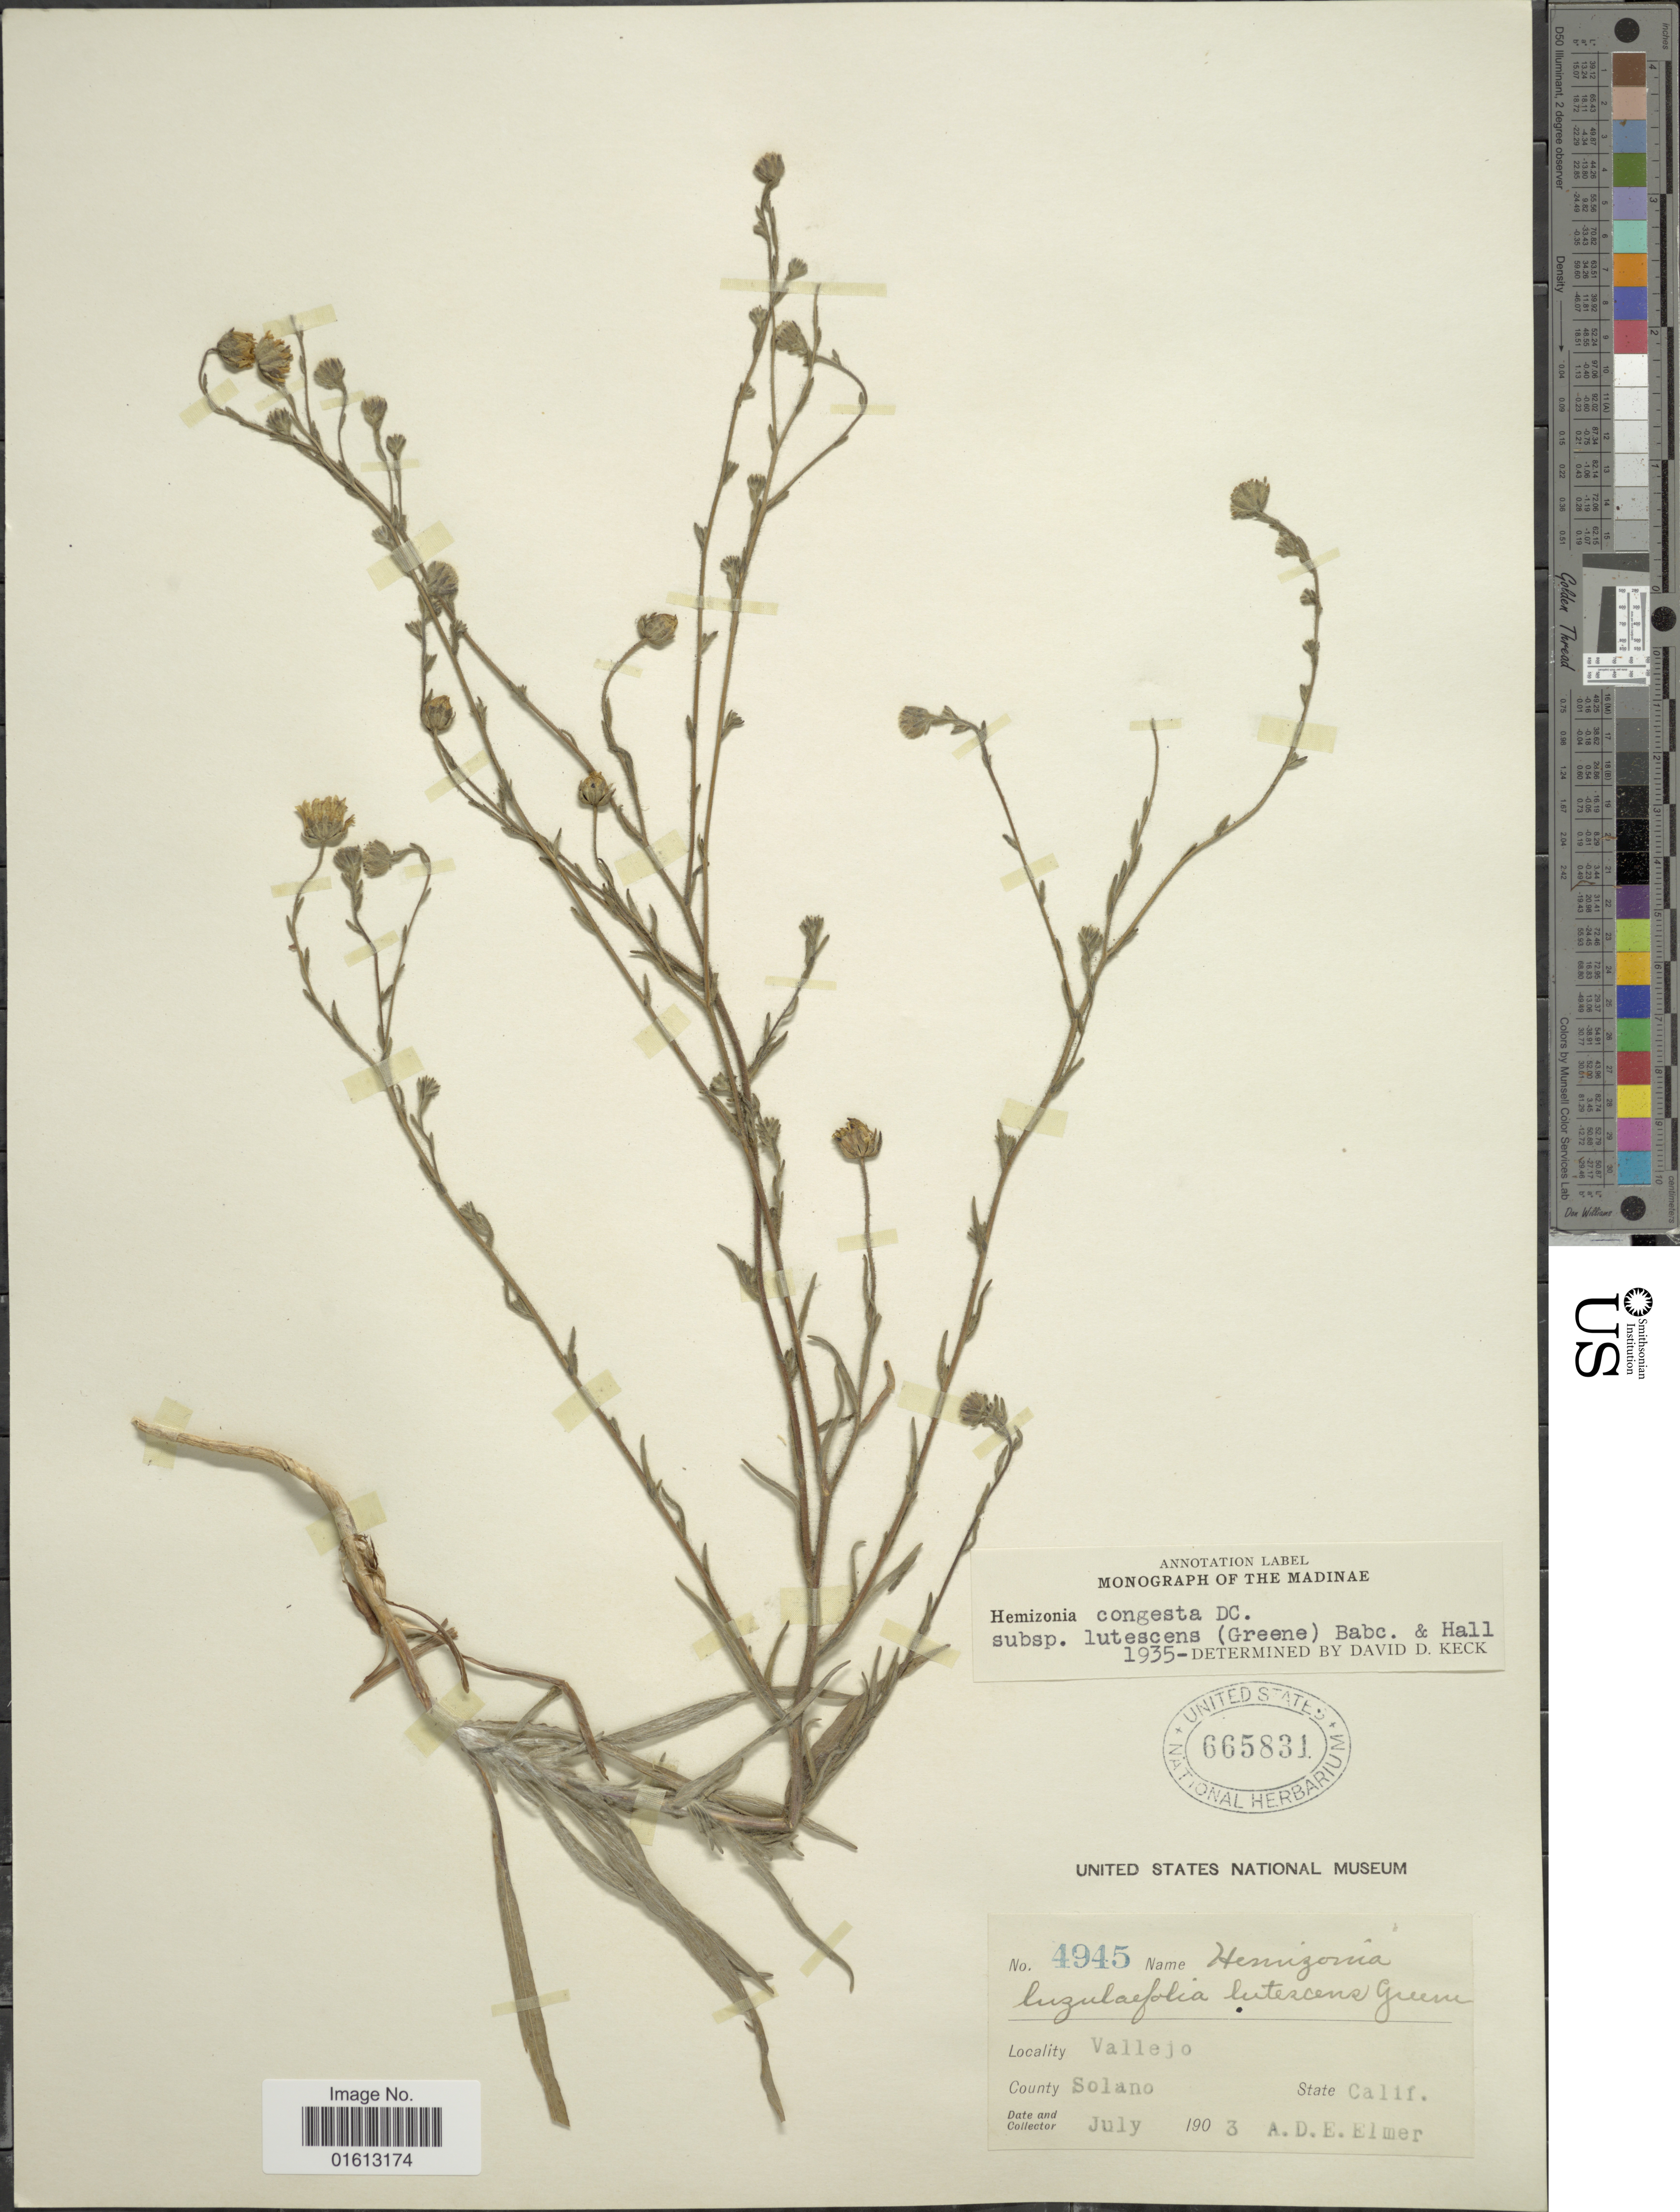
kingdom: Plantae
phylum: Tracheophyta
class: Magnoliopsida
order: Asterales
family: Asteraceae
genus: Hemizonia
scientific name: Hemizonia congesta subsp. lutescens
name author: (Greene) Babc. & H.M. Hall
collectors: A. D. E. Elmer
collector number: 4945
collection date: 1903-07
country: United States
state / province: California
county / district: Solano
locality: Vallejo, County Solano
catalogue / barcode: US 665831